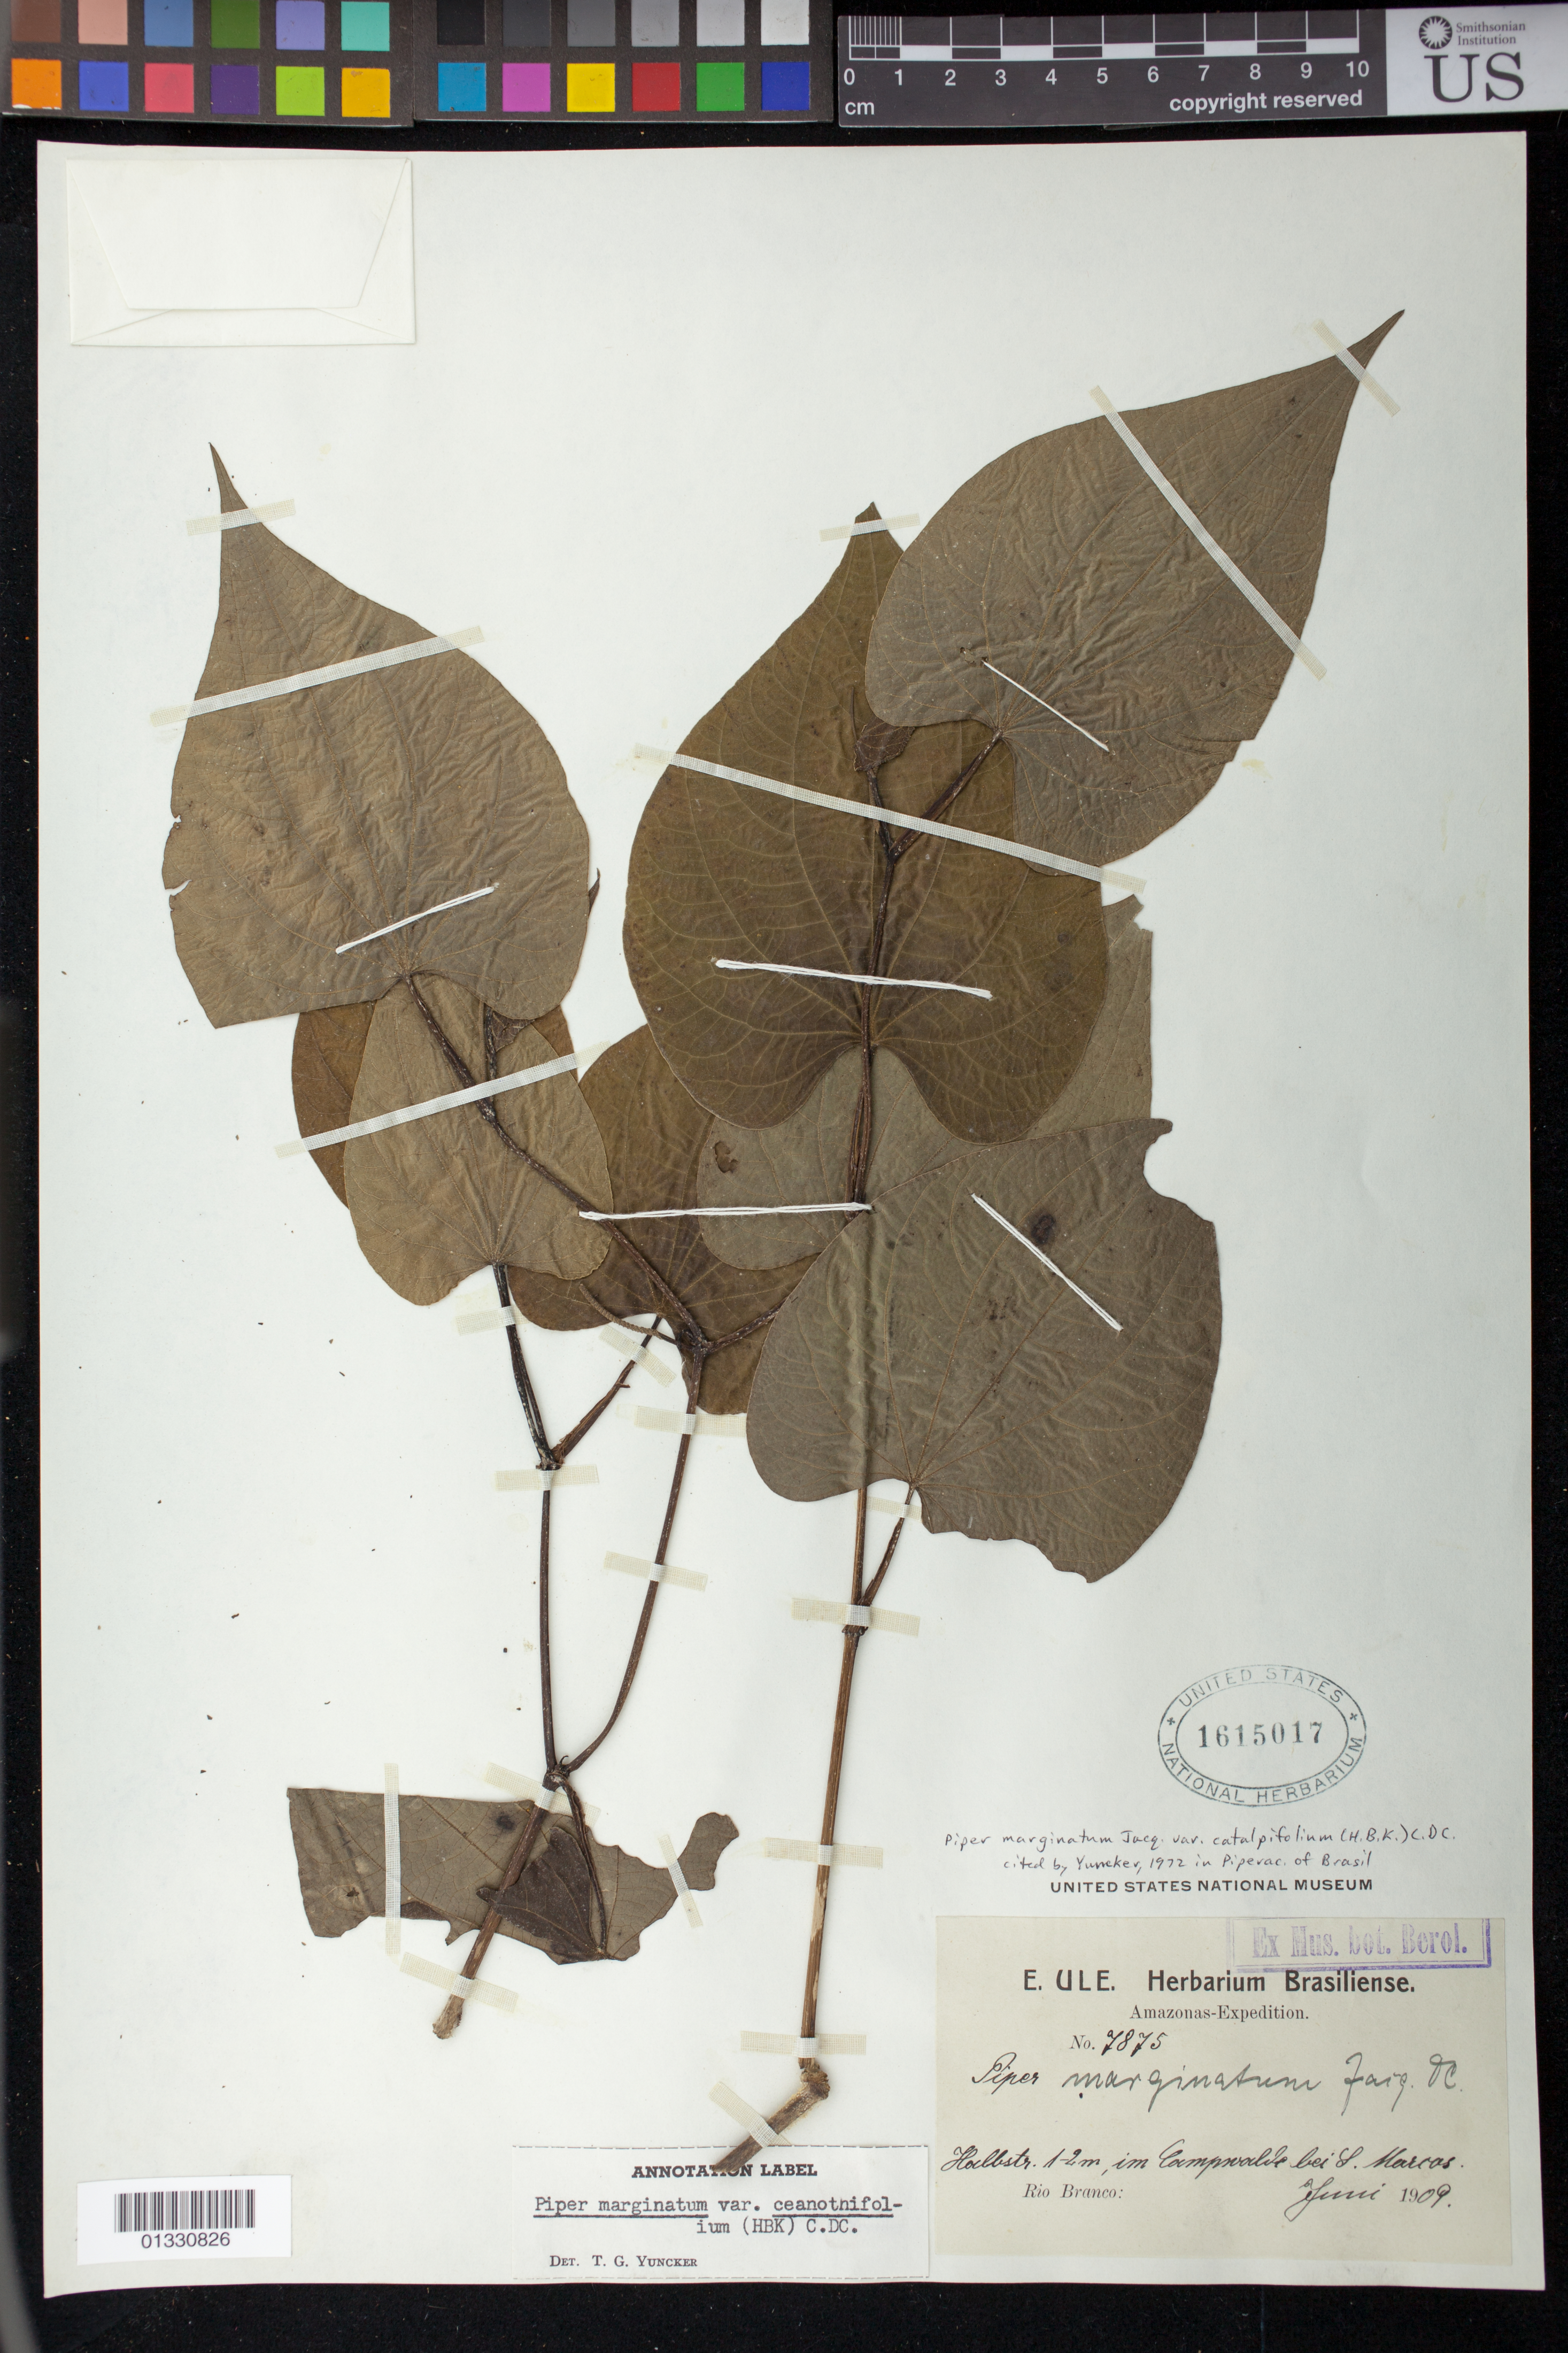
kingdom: Plantae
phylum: Tracheophyta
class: Magnoliopsida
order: Piperales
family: Piperaceae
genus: Piper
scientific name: Piper marginatum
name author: Jacq.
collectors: E. H. Ule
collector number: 7875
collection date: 1909-06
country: Brazil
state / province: Amazonas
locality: Bei S. Marcos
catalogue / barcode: US 1615017